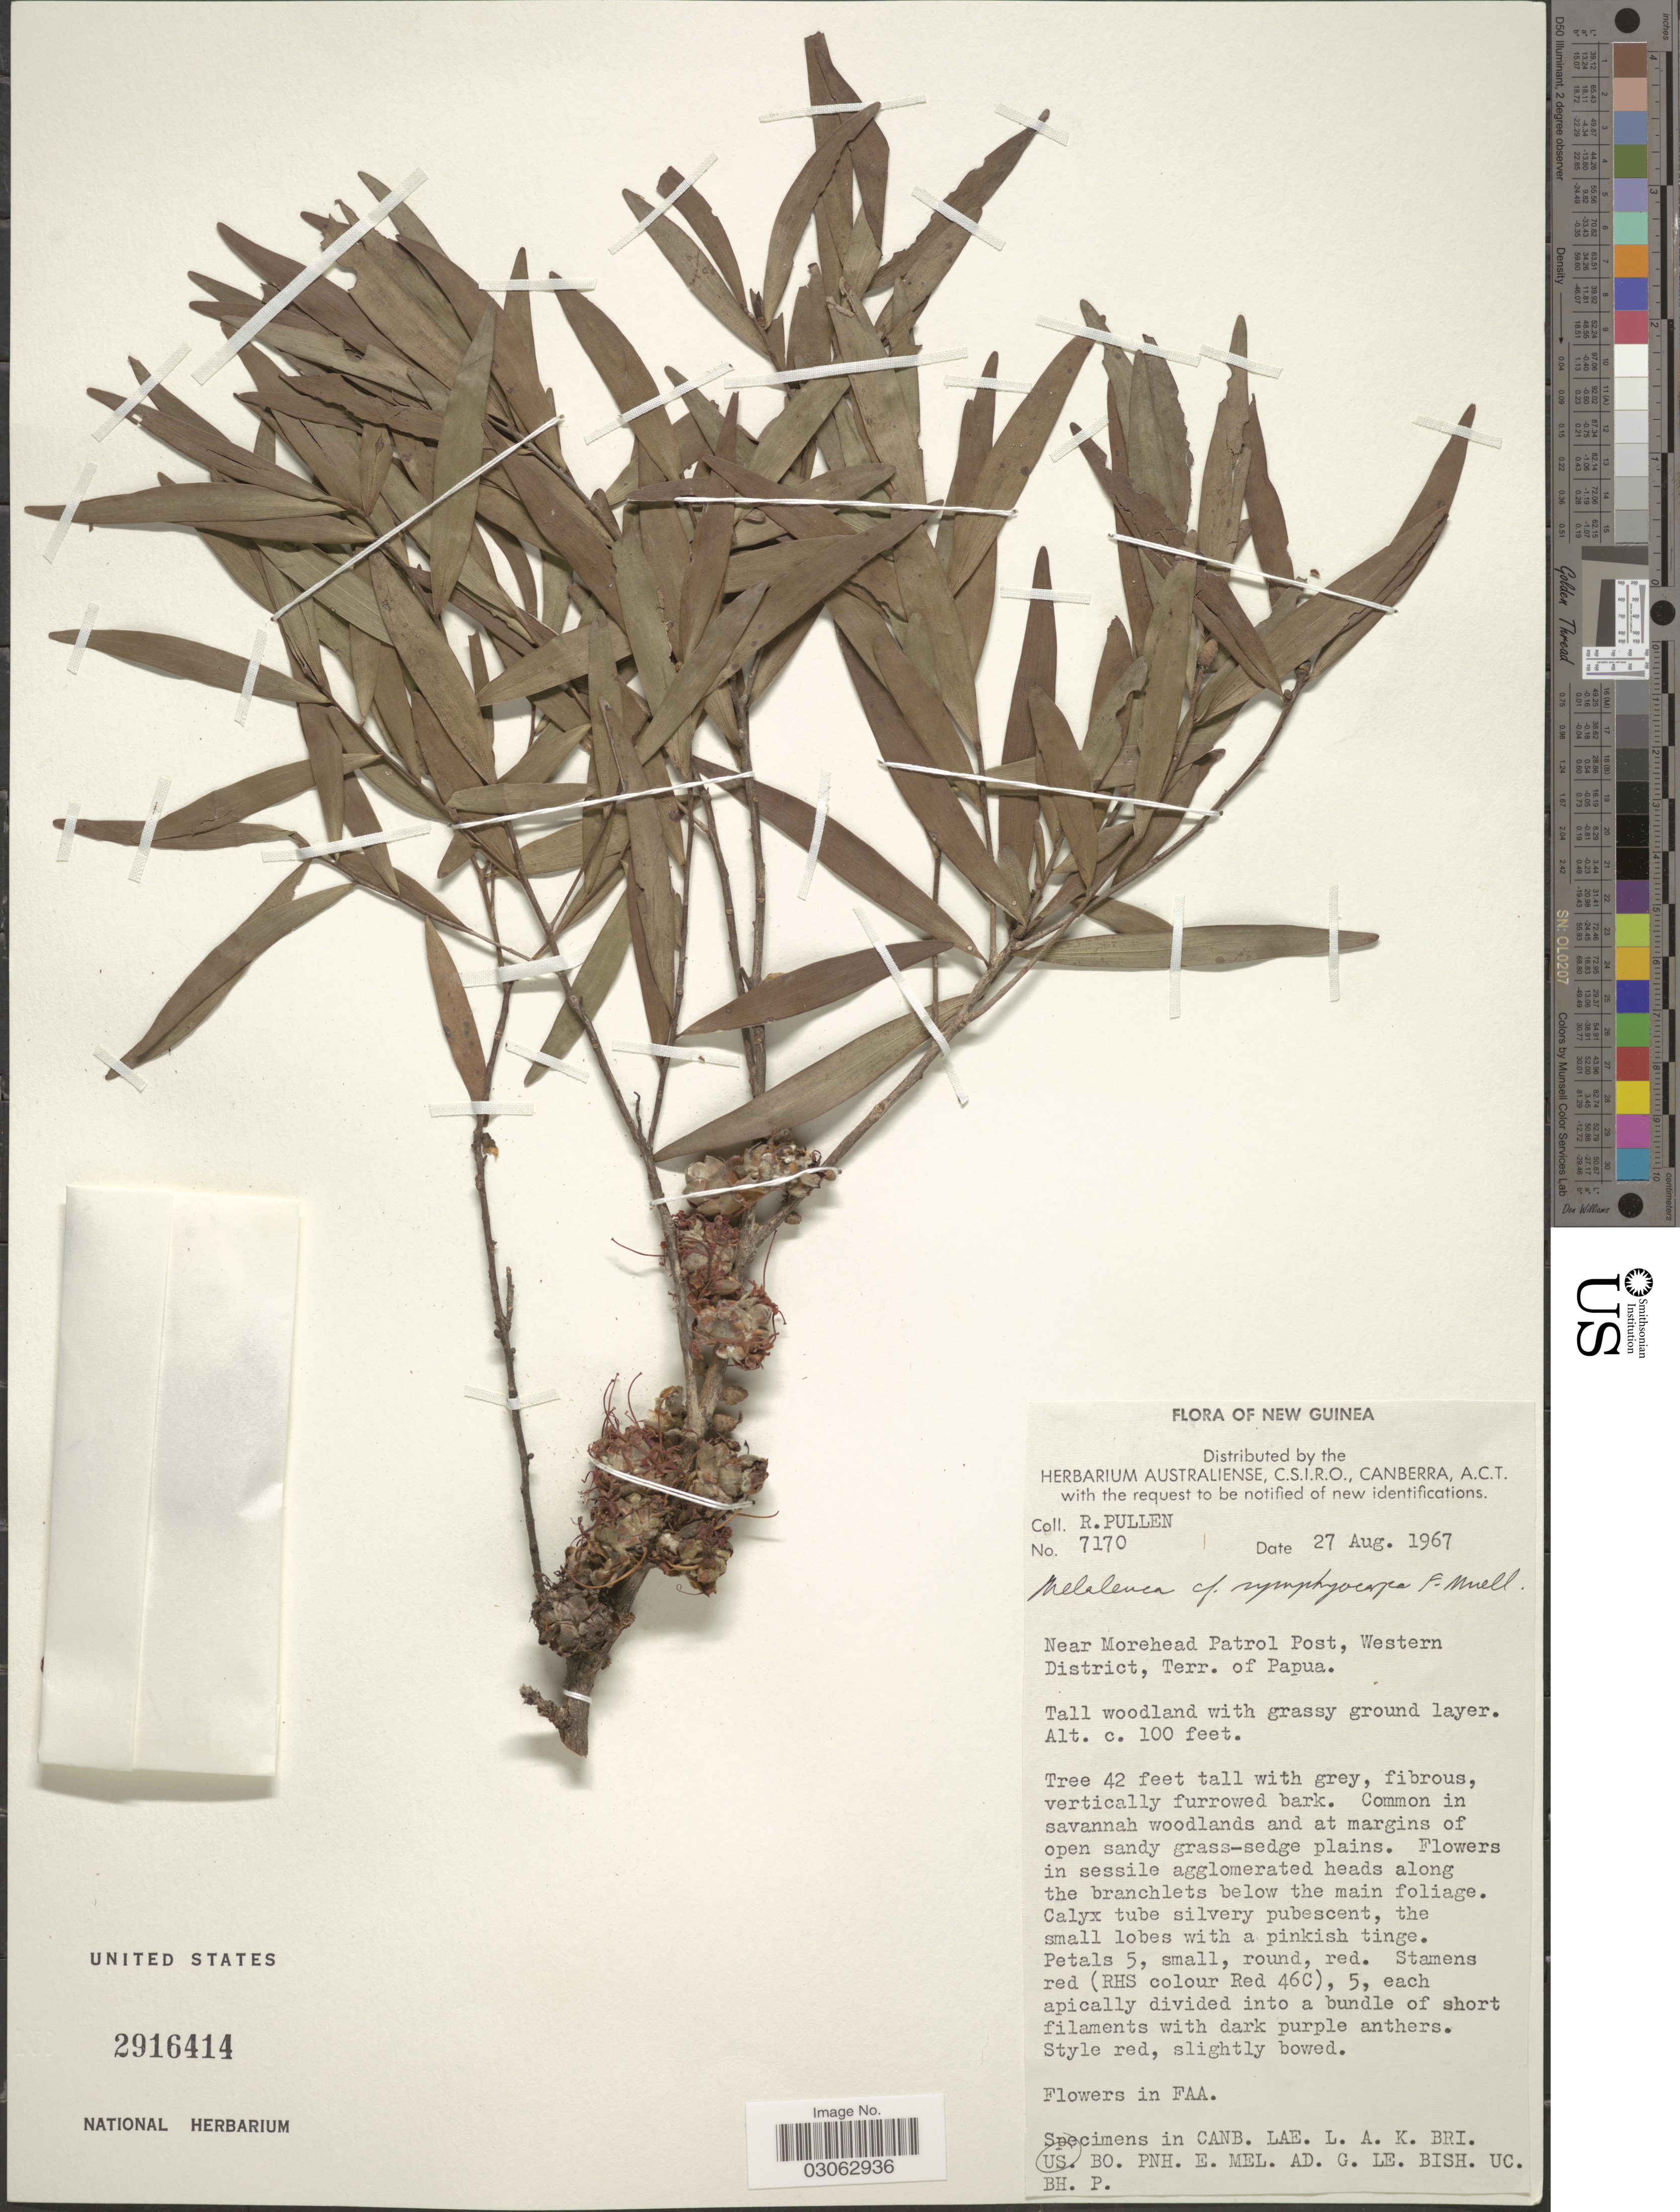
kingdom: Plantae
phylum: Tracheophyta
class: Magnoliopsida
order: Myrtales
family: Myrtaceae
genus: Melaleuca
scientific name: Melaleuca symphyocarpa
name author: F. Muell.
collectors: R. Pullen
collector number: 7170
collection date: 1967-08-27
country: Papua New Guinea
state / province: Manus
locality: New Guinea. Near Morehead Patrol Post, Western District, Terr. of Papua.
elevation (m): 30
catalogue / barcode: US 2916414